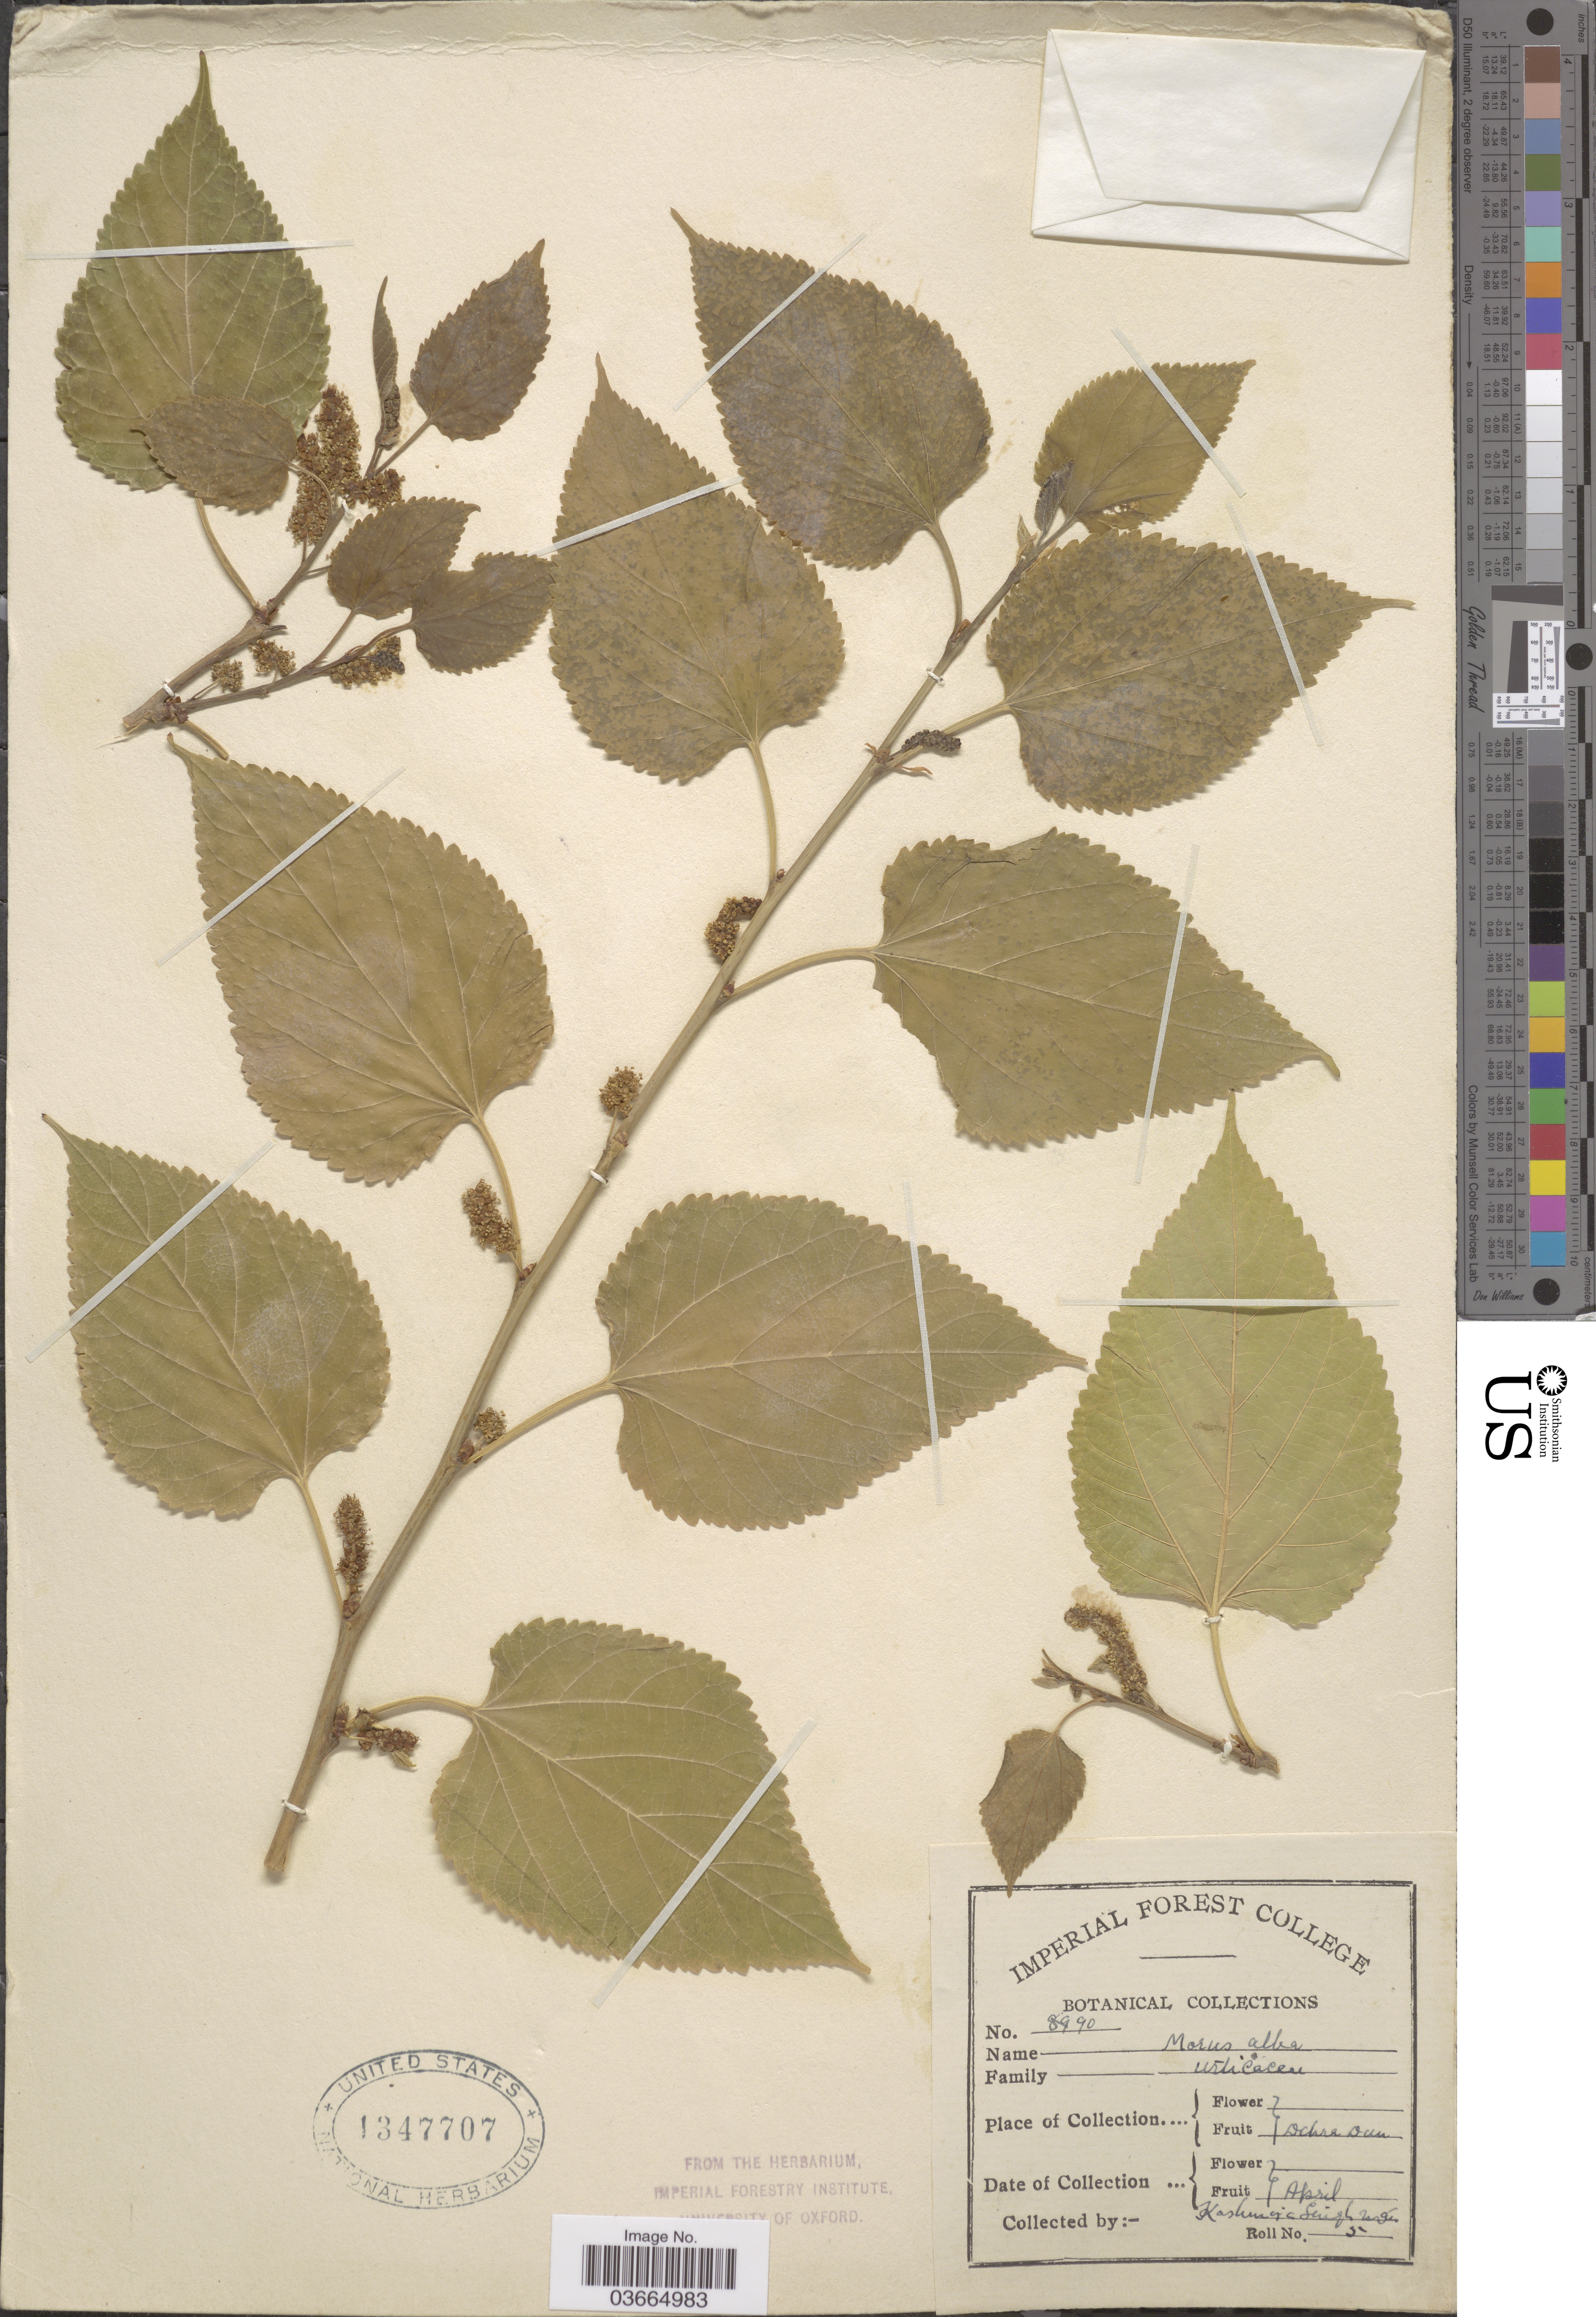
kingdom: Plantae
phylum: Tracheophyta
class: Magnoliopsida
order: Rosales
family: Moraceae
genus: Morus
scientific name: Morus alba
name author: L.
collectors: K. Singh Man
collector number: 8990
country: India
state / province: Uttarakhand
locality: Dehra Dun.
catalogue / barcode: US 1347707